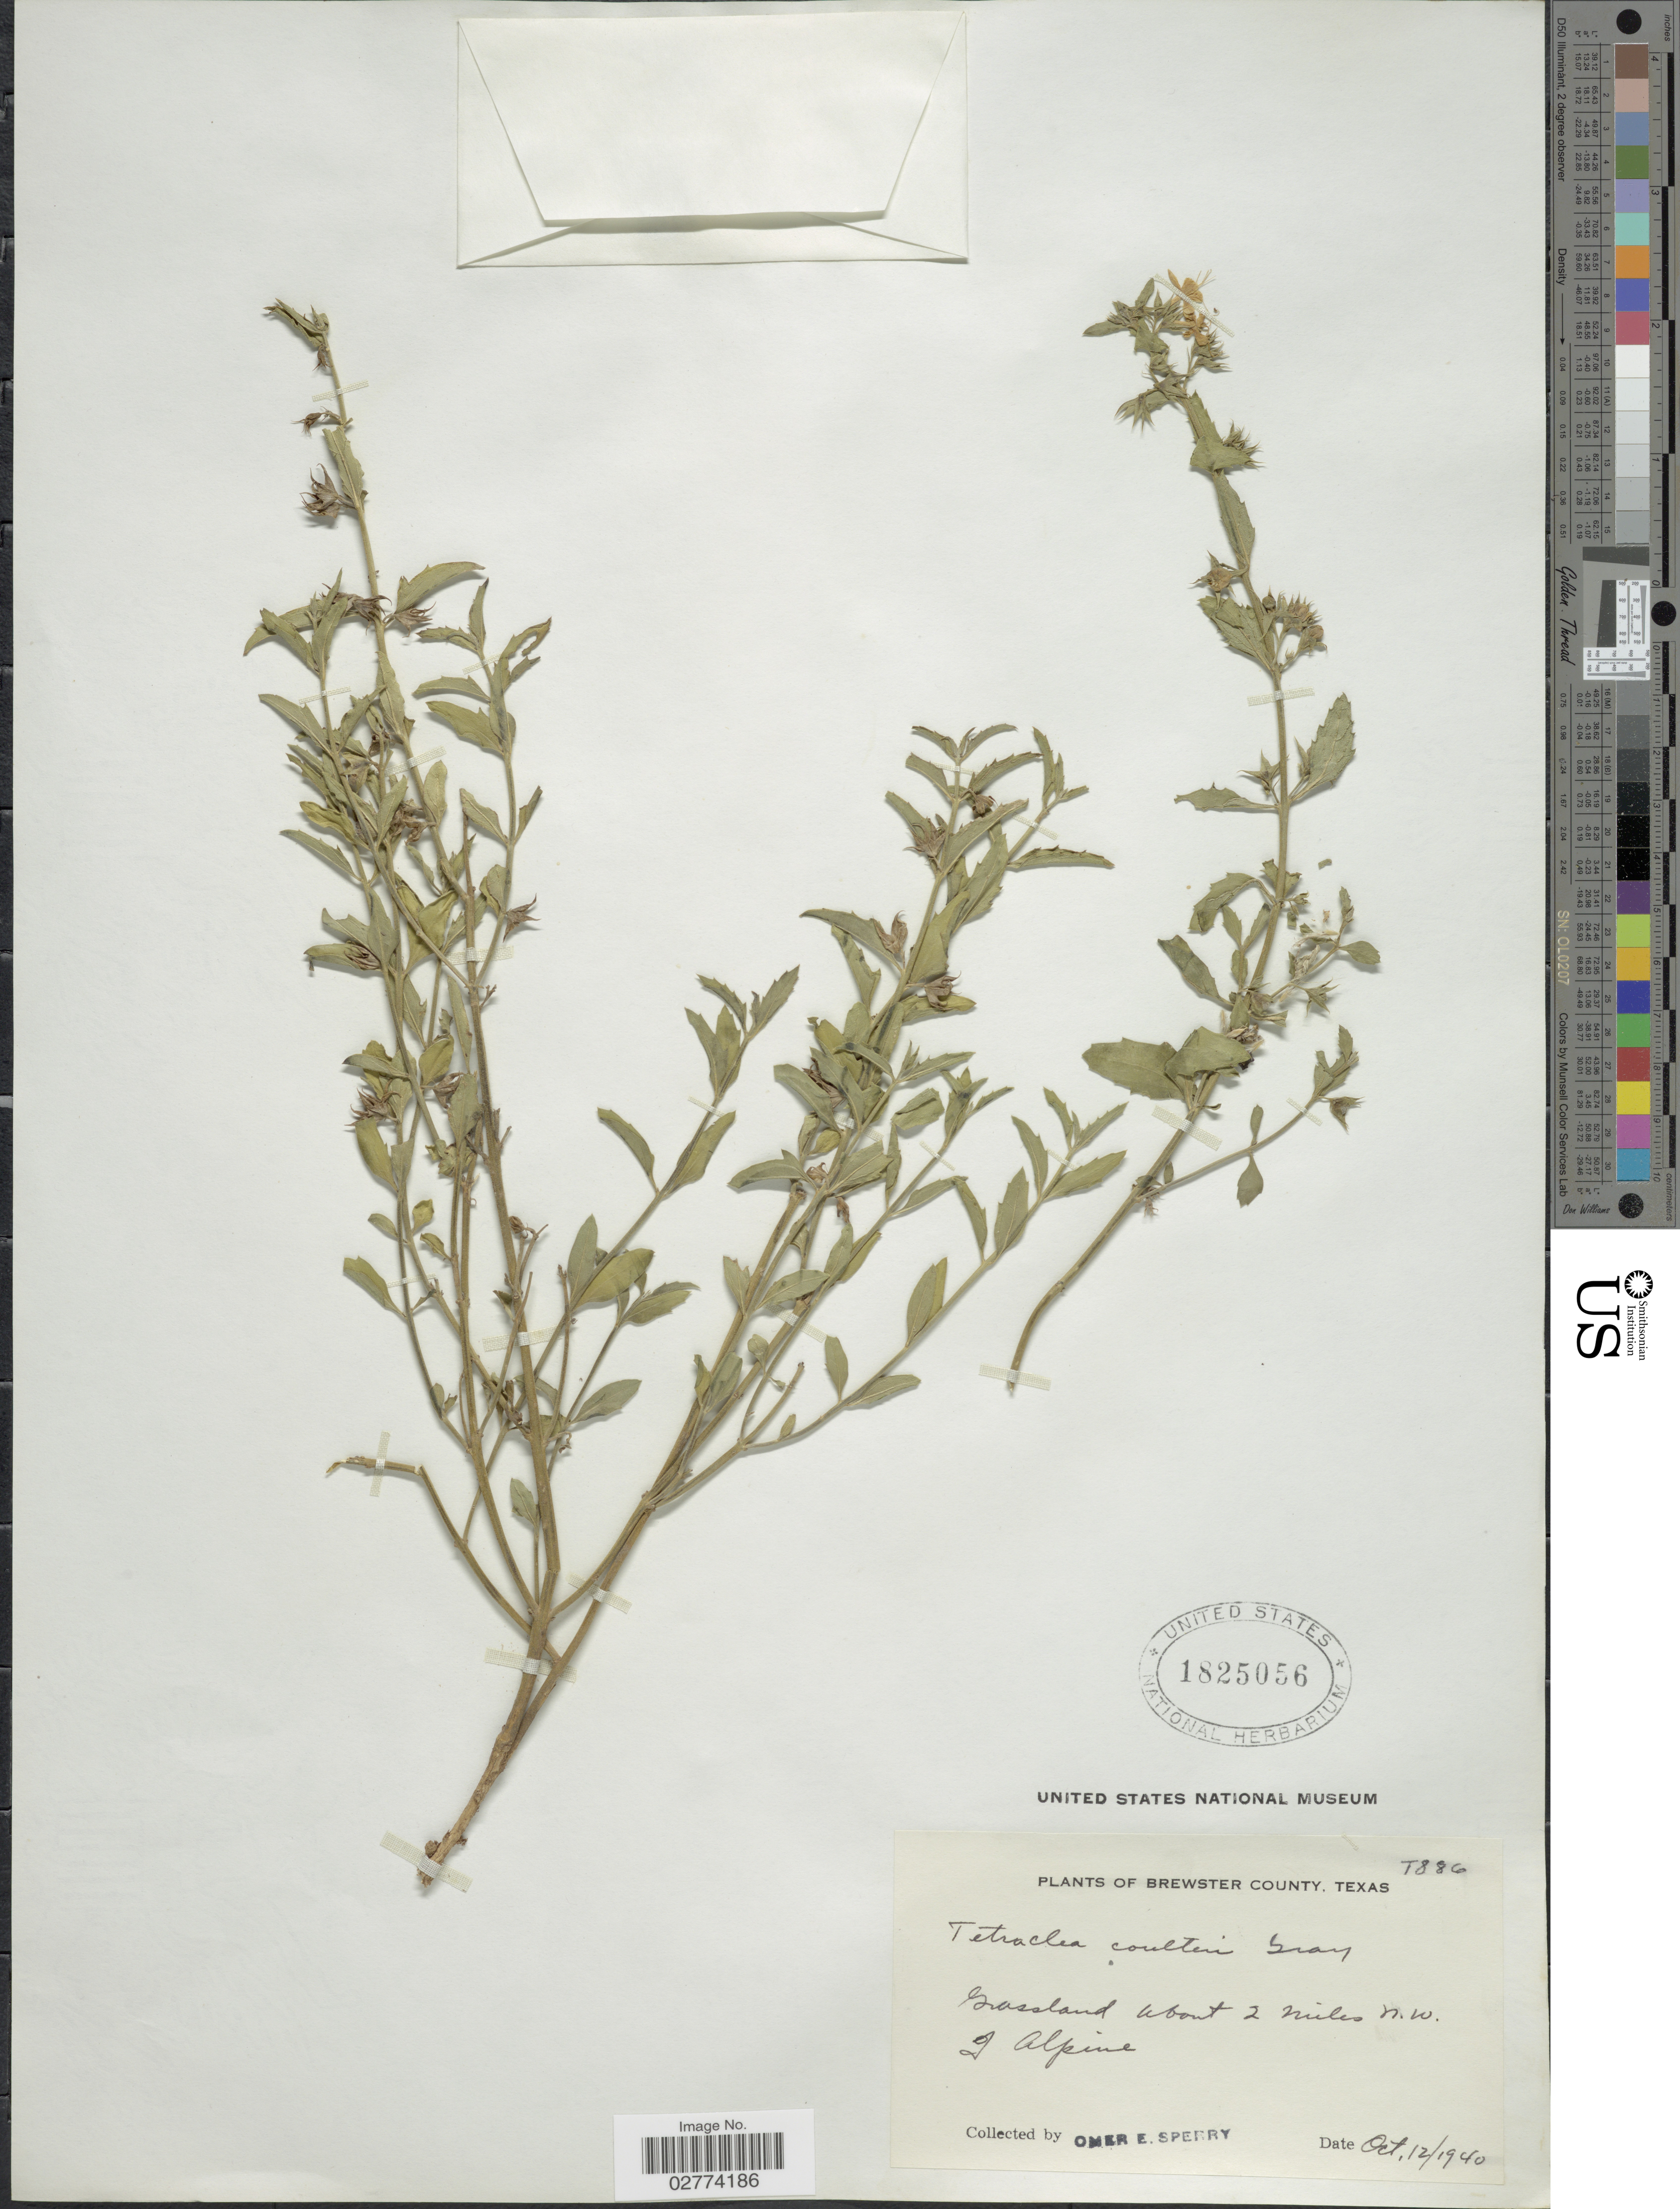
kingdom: Plantae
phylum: Tracheophyta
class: Magnoliopsida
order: Lamiales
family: Lamiaceae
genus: Tetraclea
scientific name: Tetraclea coulteri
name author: A. Gray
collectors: O. E. Sperry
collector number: T886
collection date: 1940-10-12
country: United States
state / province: Texas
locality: Brewster County. Grassland about 2 miles N.W. of Alpine.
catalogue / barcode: US 1825056